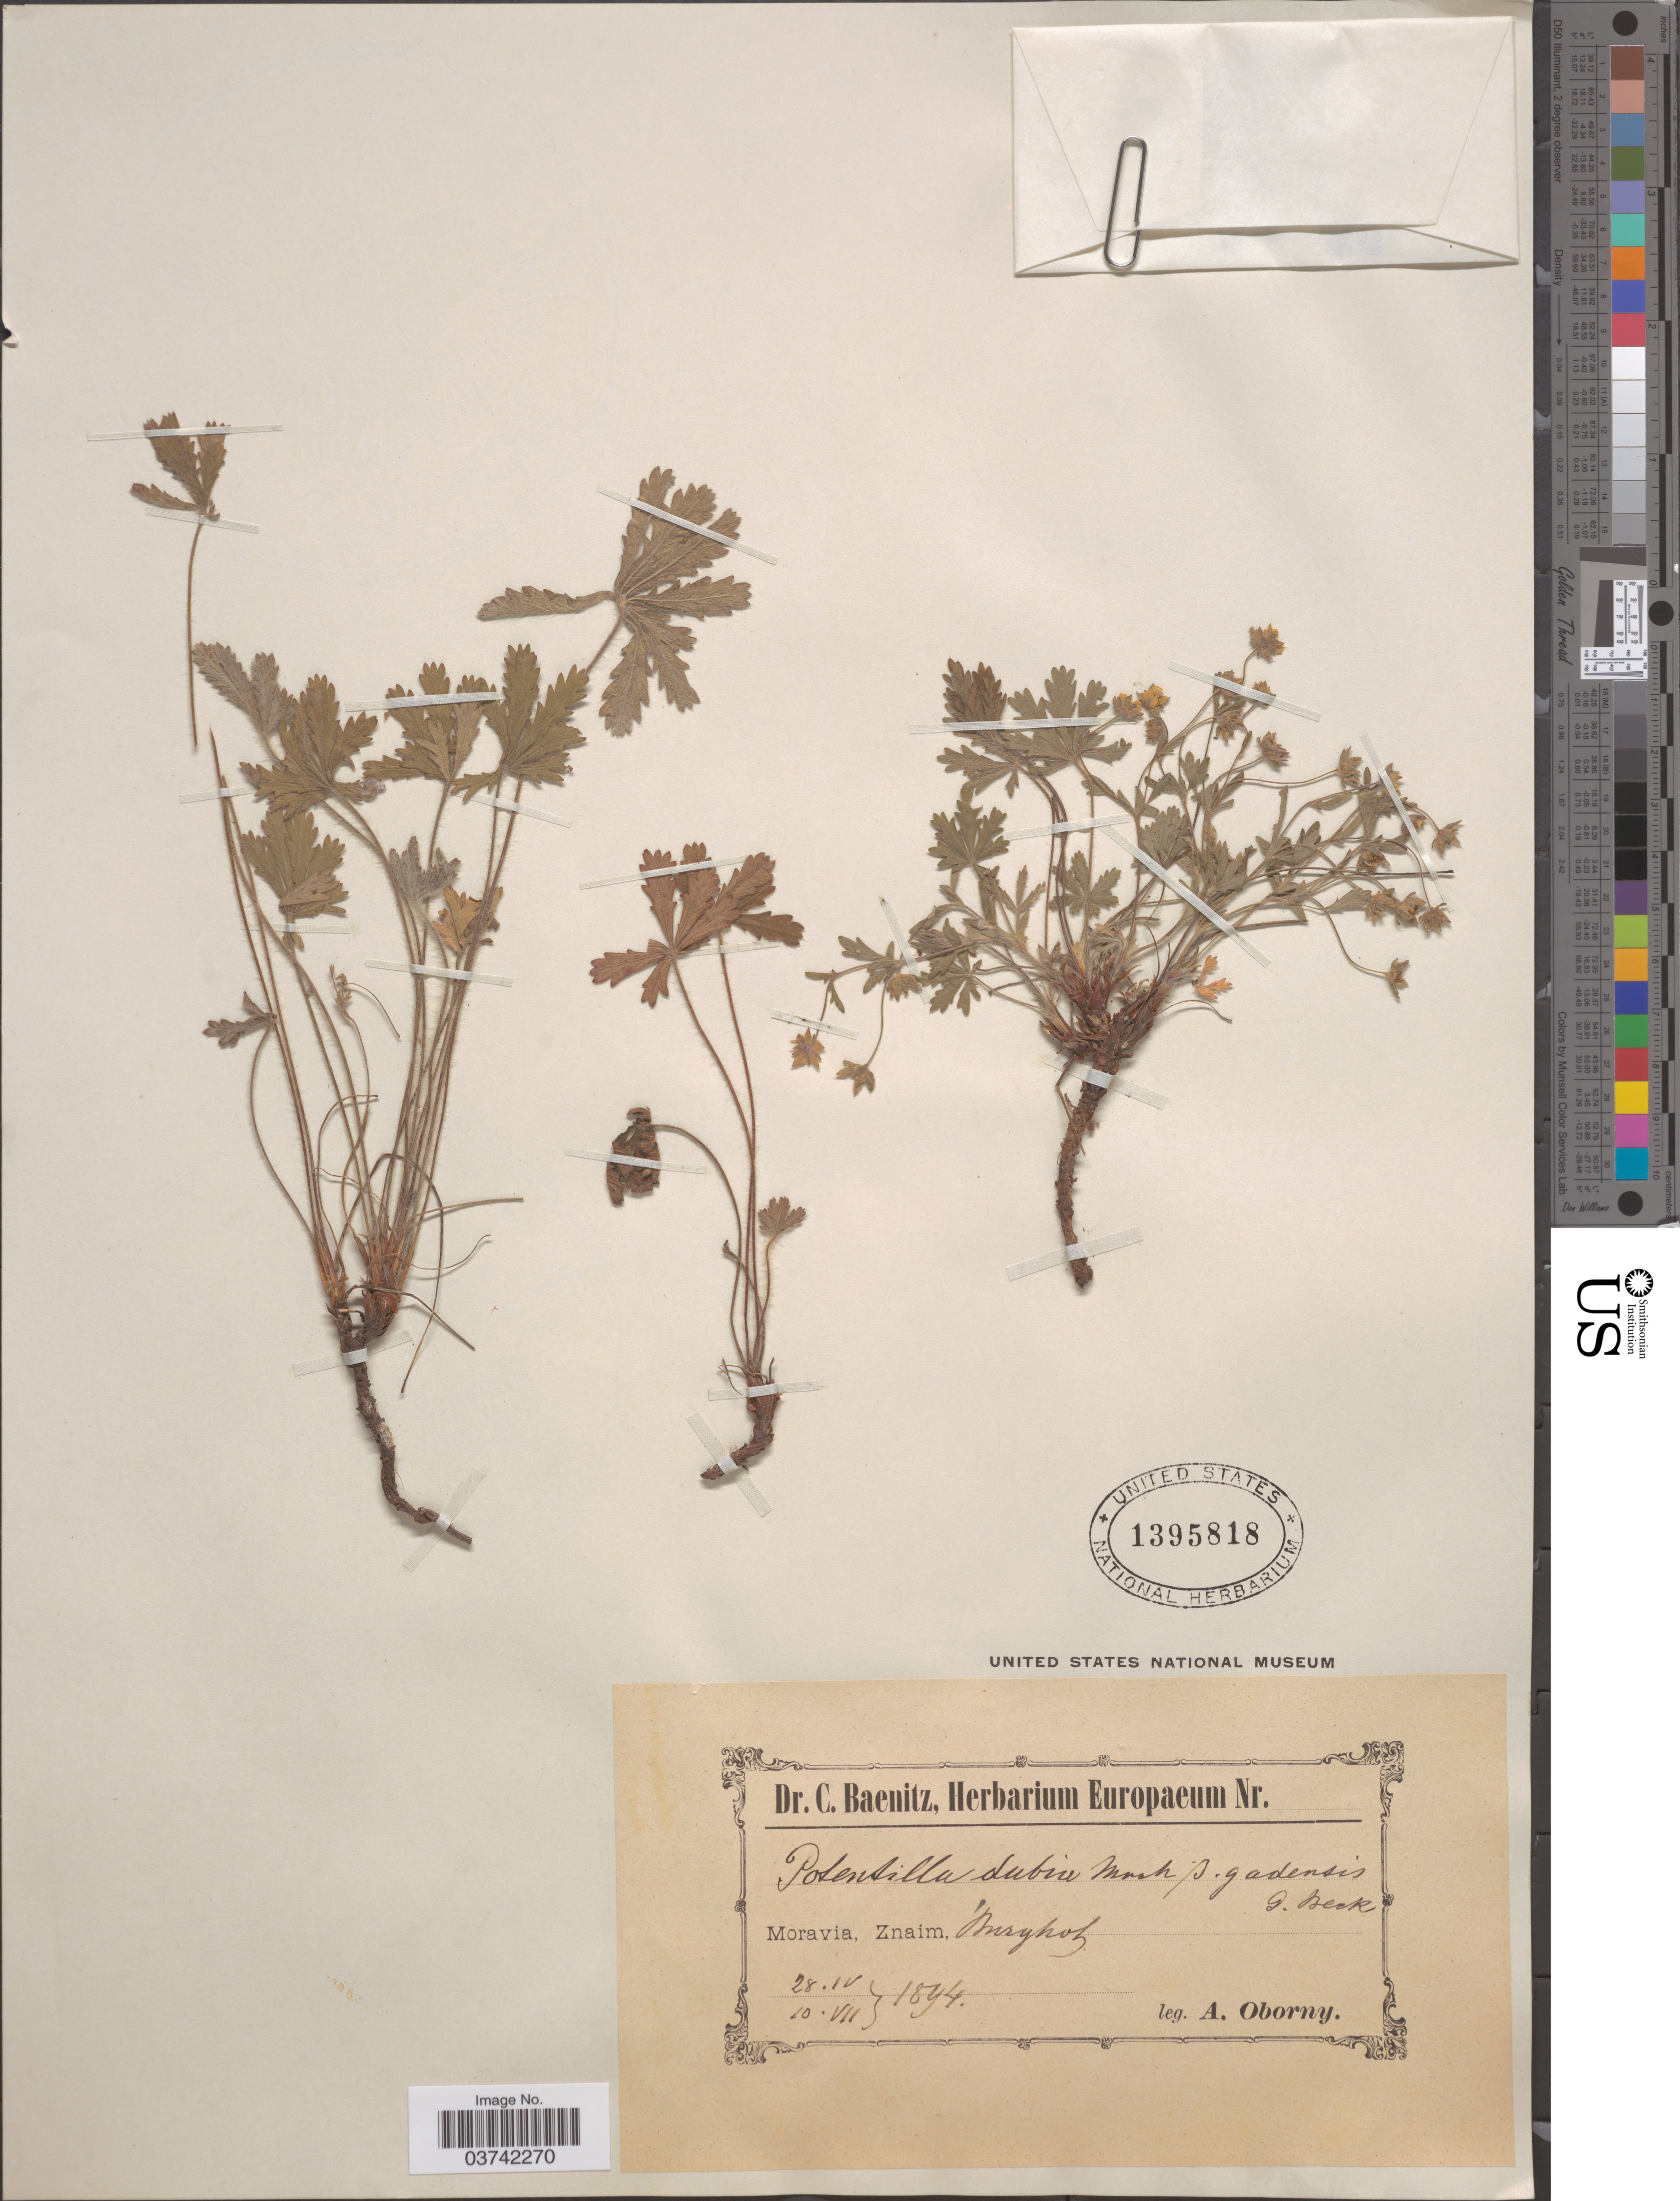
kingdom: Plantae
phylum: Tracheophyta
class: Magnoliopsida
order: Rosales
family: Rosaceae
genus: Potentilla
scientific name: Potentilla dubia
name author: Moench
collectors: A. Oborny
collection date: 1894-04-28/1894-07-10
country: Czechia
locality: Moravia, Znaim, Burgholz.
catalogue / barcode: US 1395818